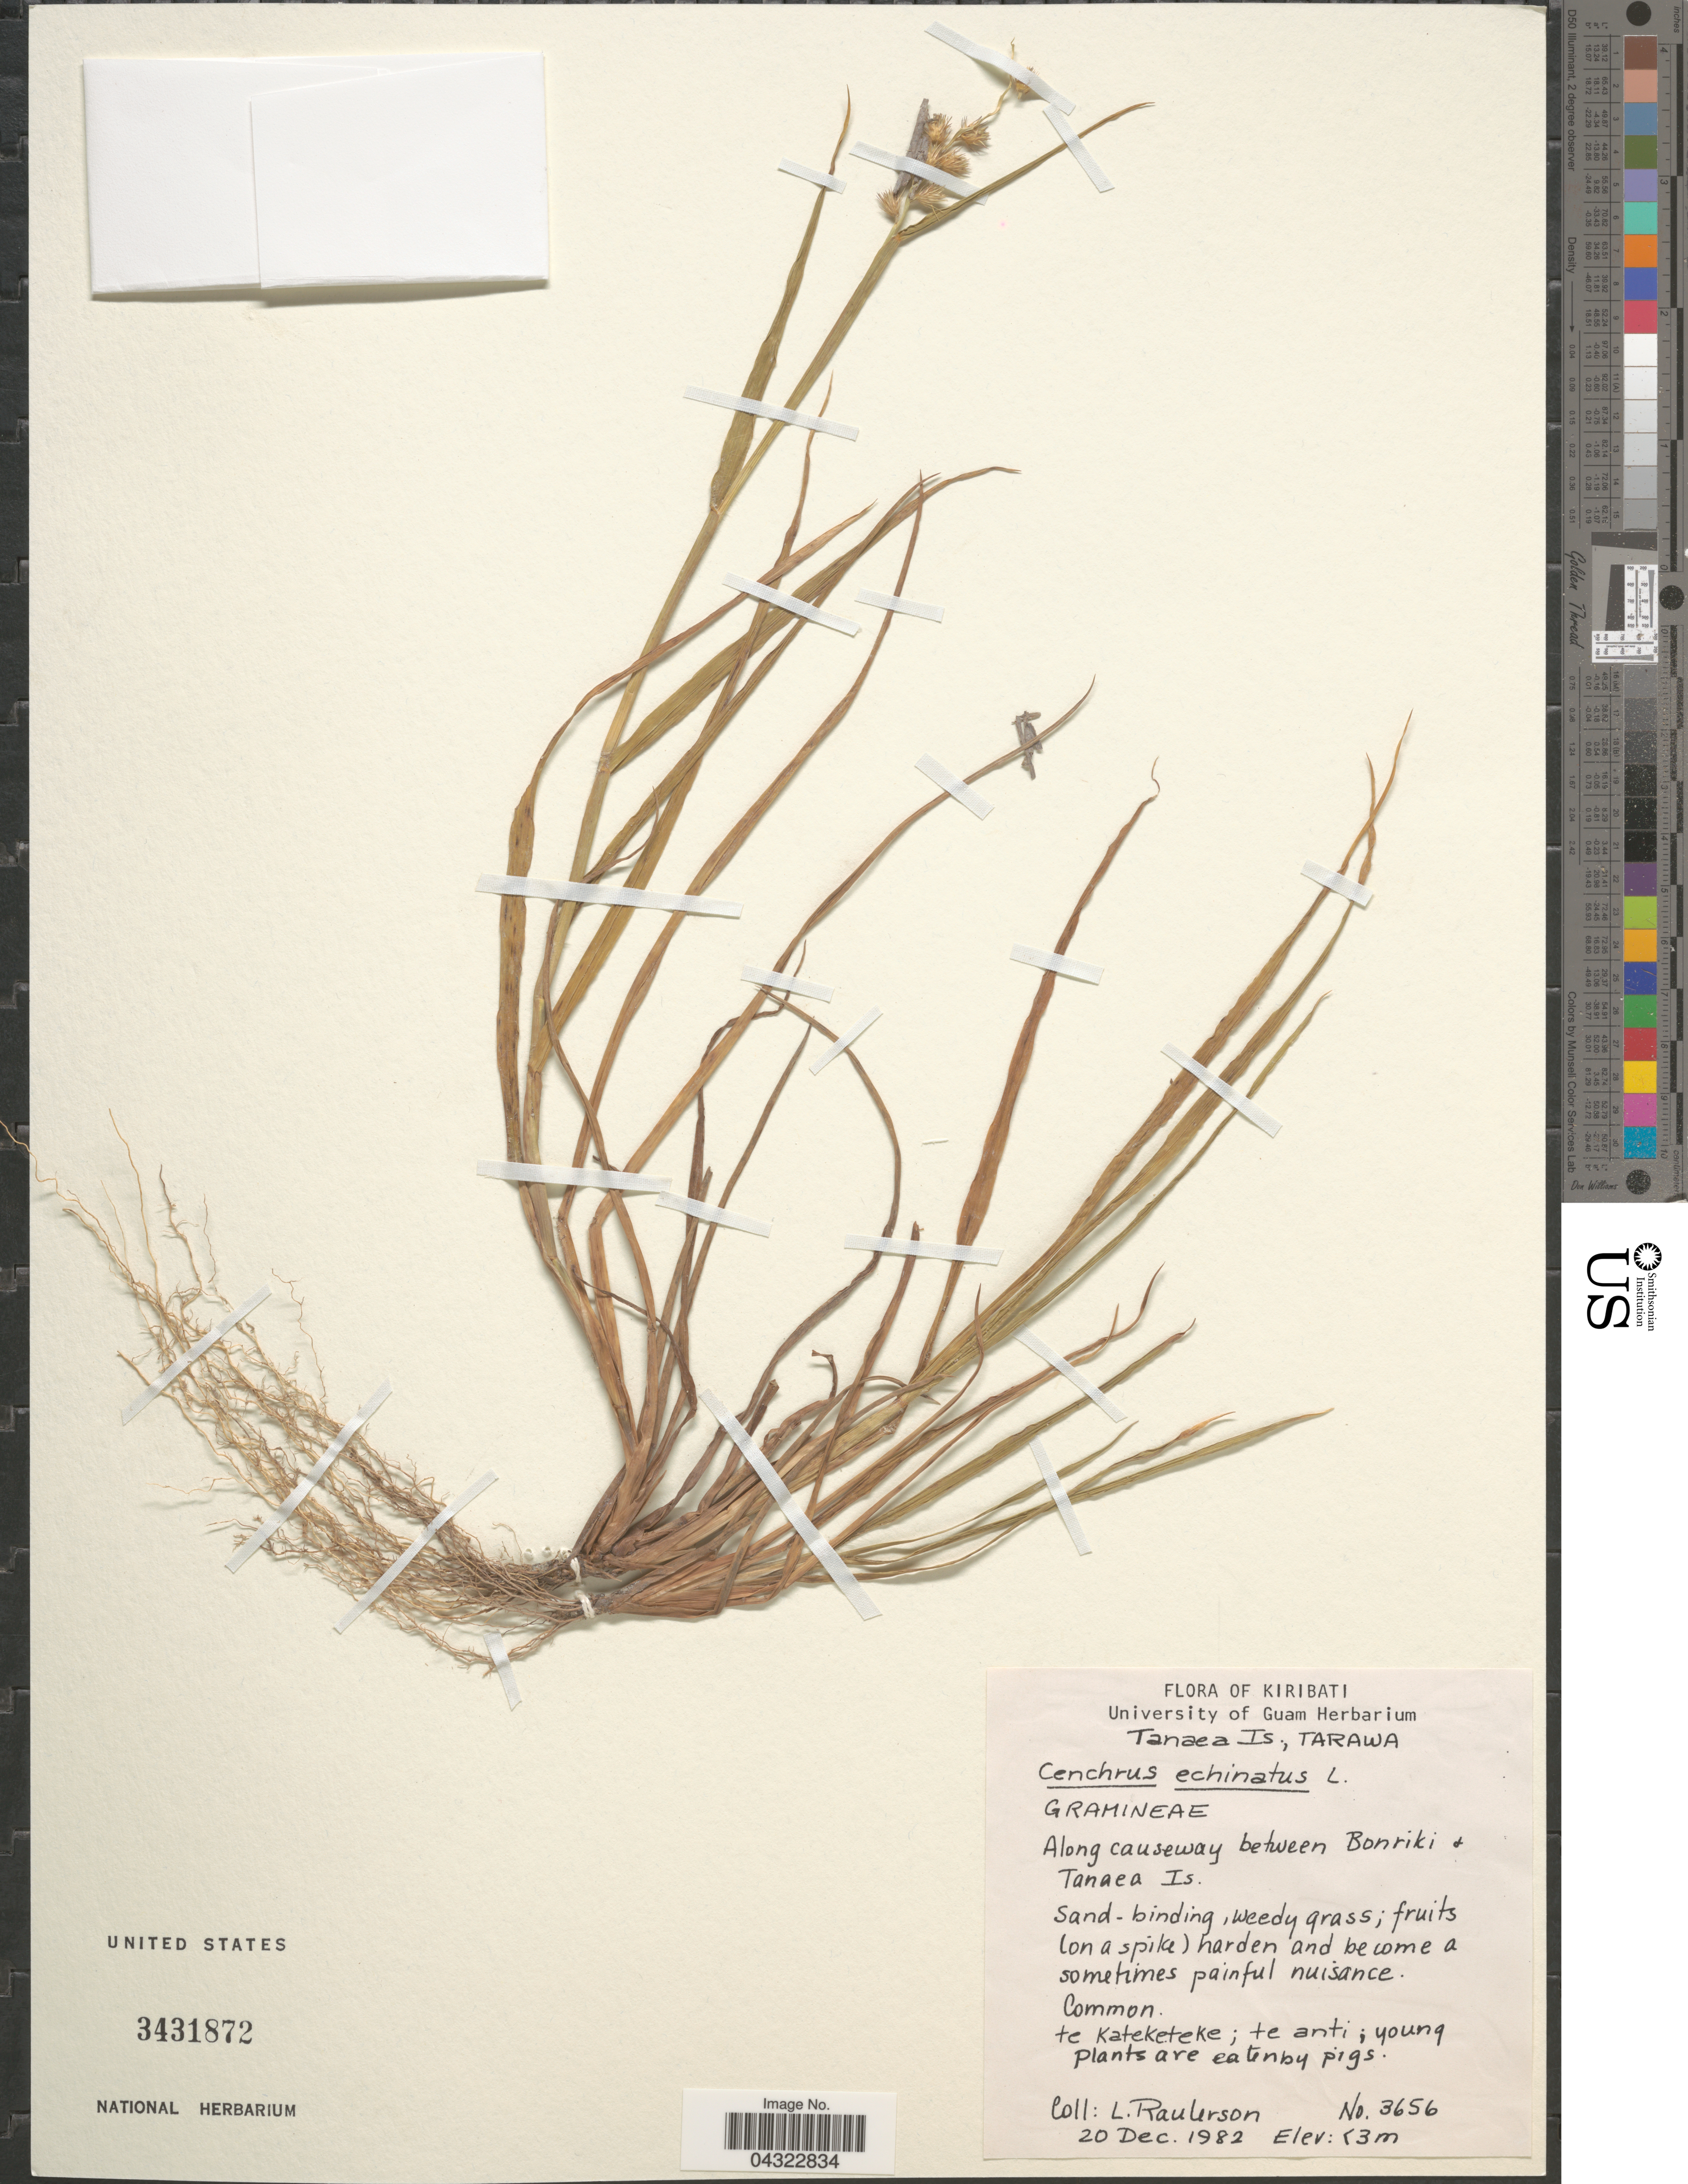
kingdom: Plantae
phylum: Tracheophyta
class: Liliopsida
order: Poales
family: Poaceae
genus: Cenchrus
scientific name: Cenchrus echinatus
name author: L.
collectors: L. Raulerson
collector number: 3656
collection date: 1982-12-20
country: Kiribati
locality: Tanaea Is., Tarawa. Along causeway between Bonriki + Tanaea Is.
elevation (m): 3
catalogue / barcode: US 3431872